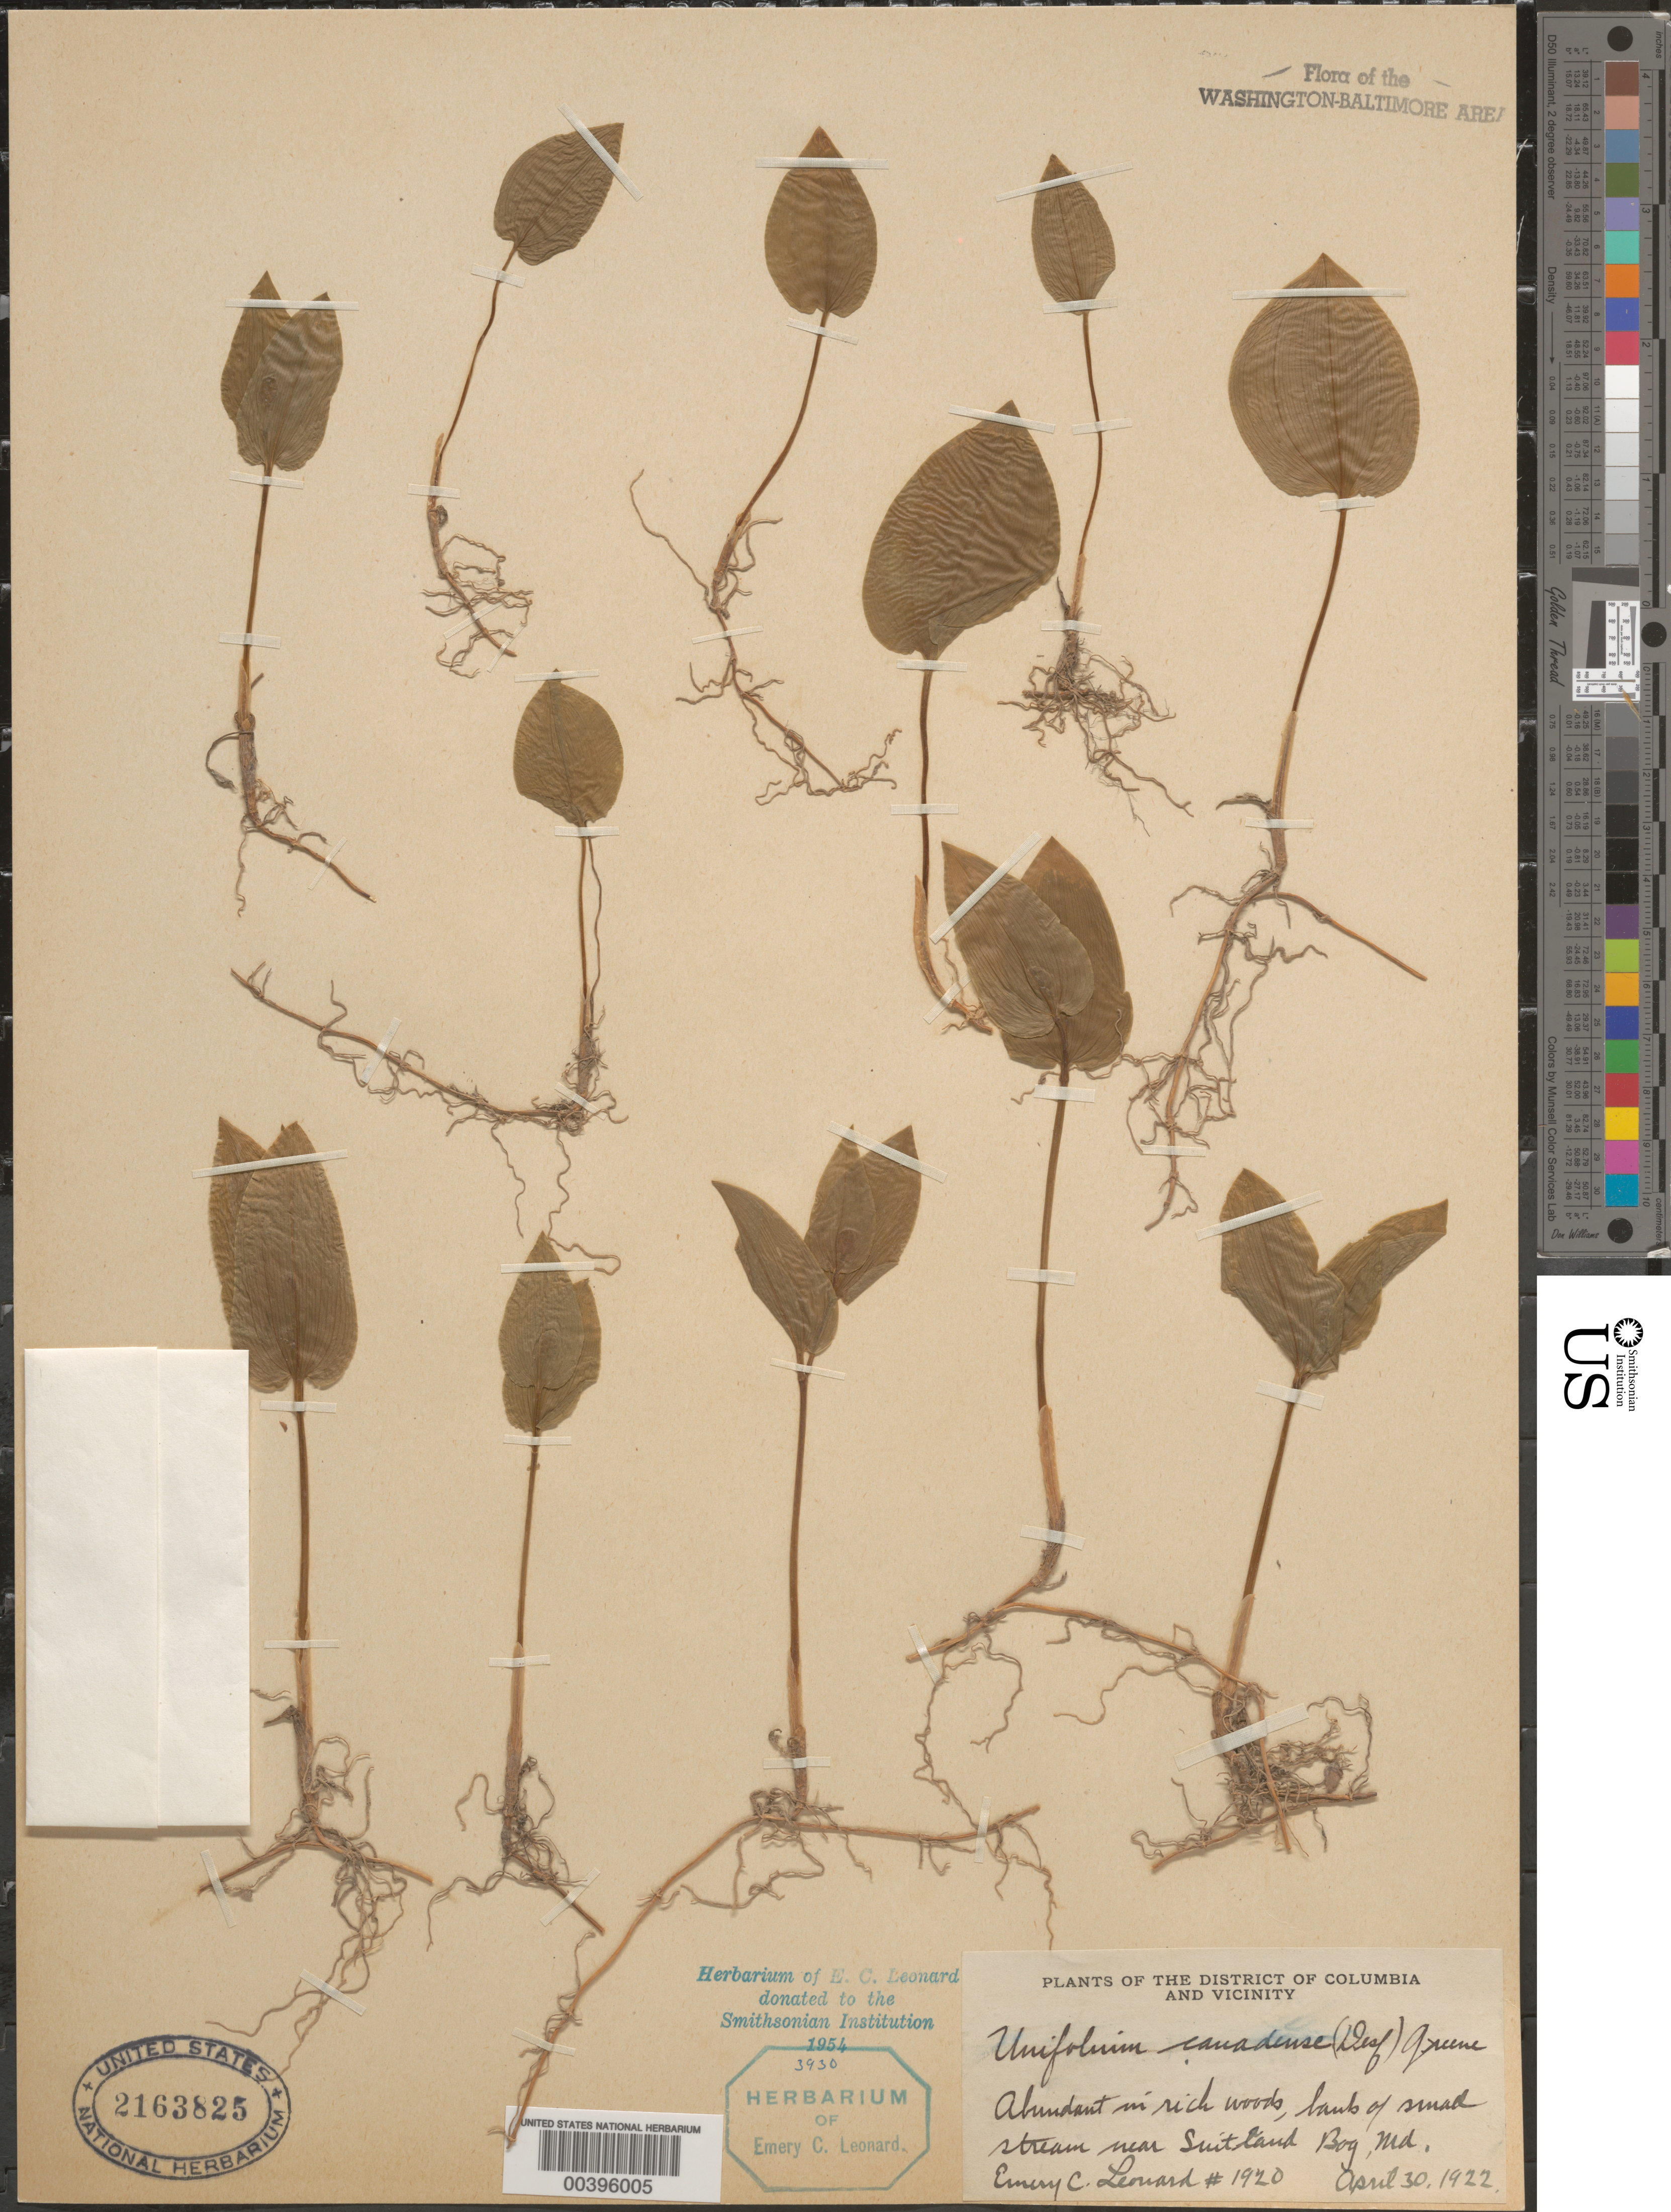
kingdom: Plantae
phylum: Tracheophyta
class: Liliopsida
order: Asparagales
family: Asparagaceae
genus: Maianthemum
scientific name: Maianthemum canadense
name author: Desf.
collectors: E. C. Leonard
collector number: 1920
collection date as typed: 30 Apr 1922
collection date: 1922-04-30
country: United States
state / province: Maryland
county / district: Prince George's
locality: Suitland Bog vicinity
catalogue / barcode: US 2163825